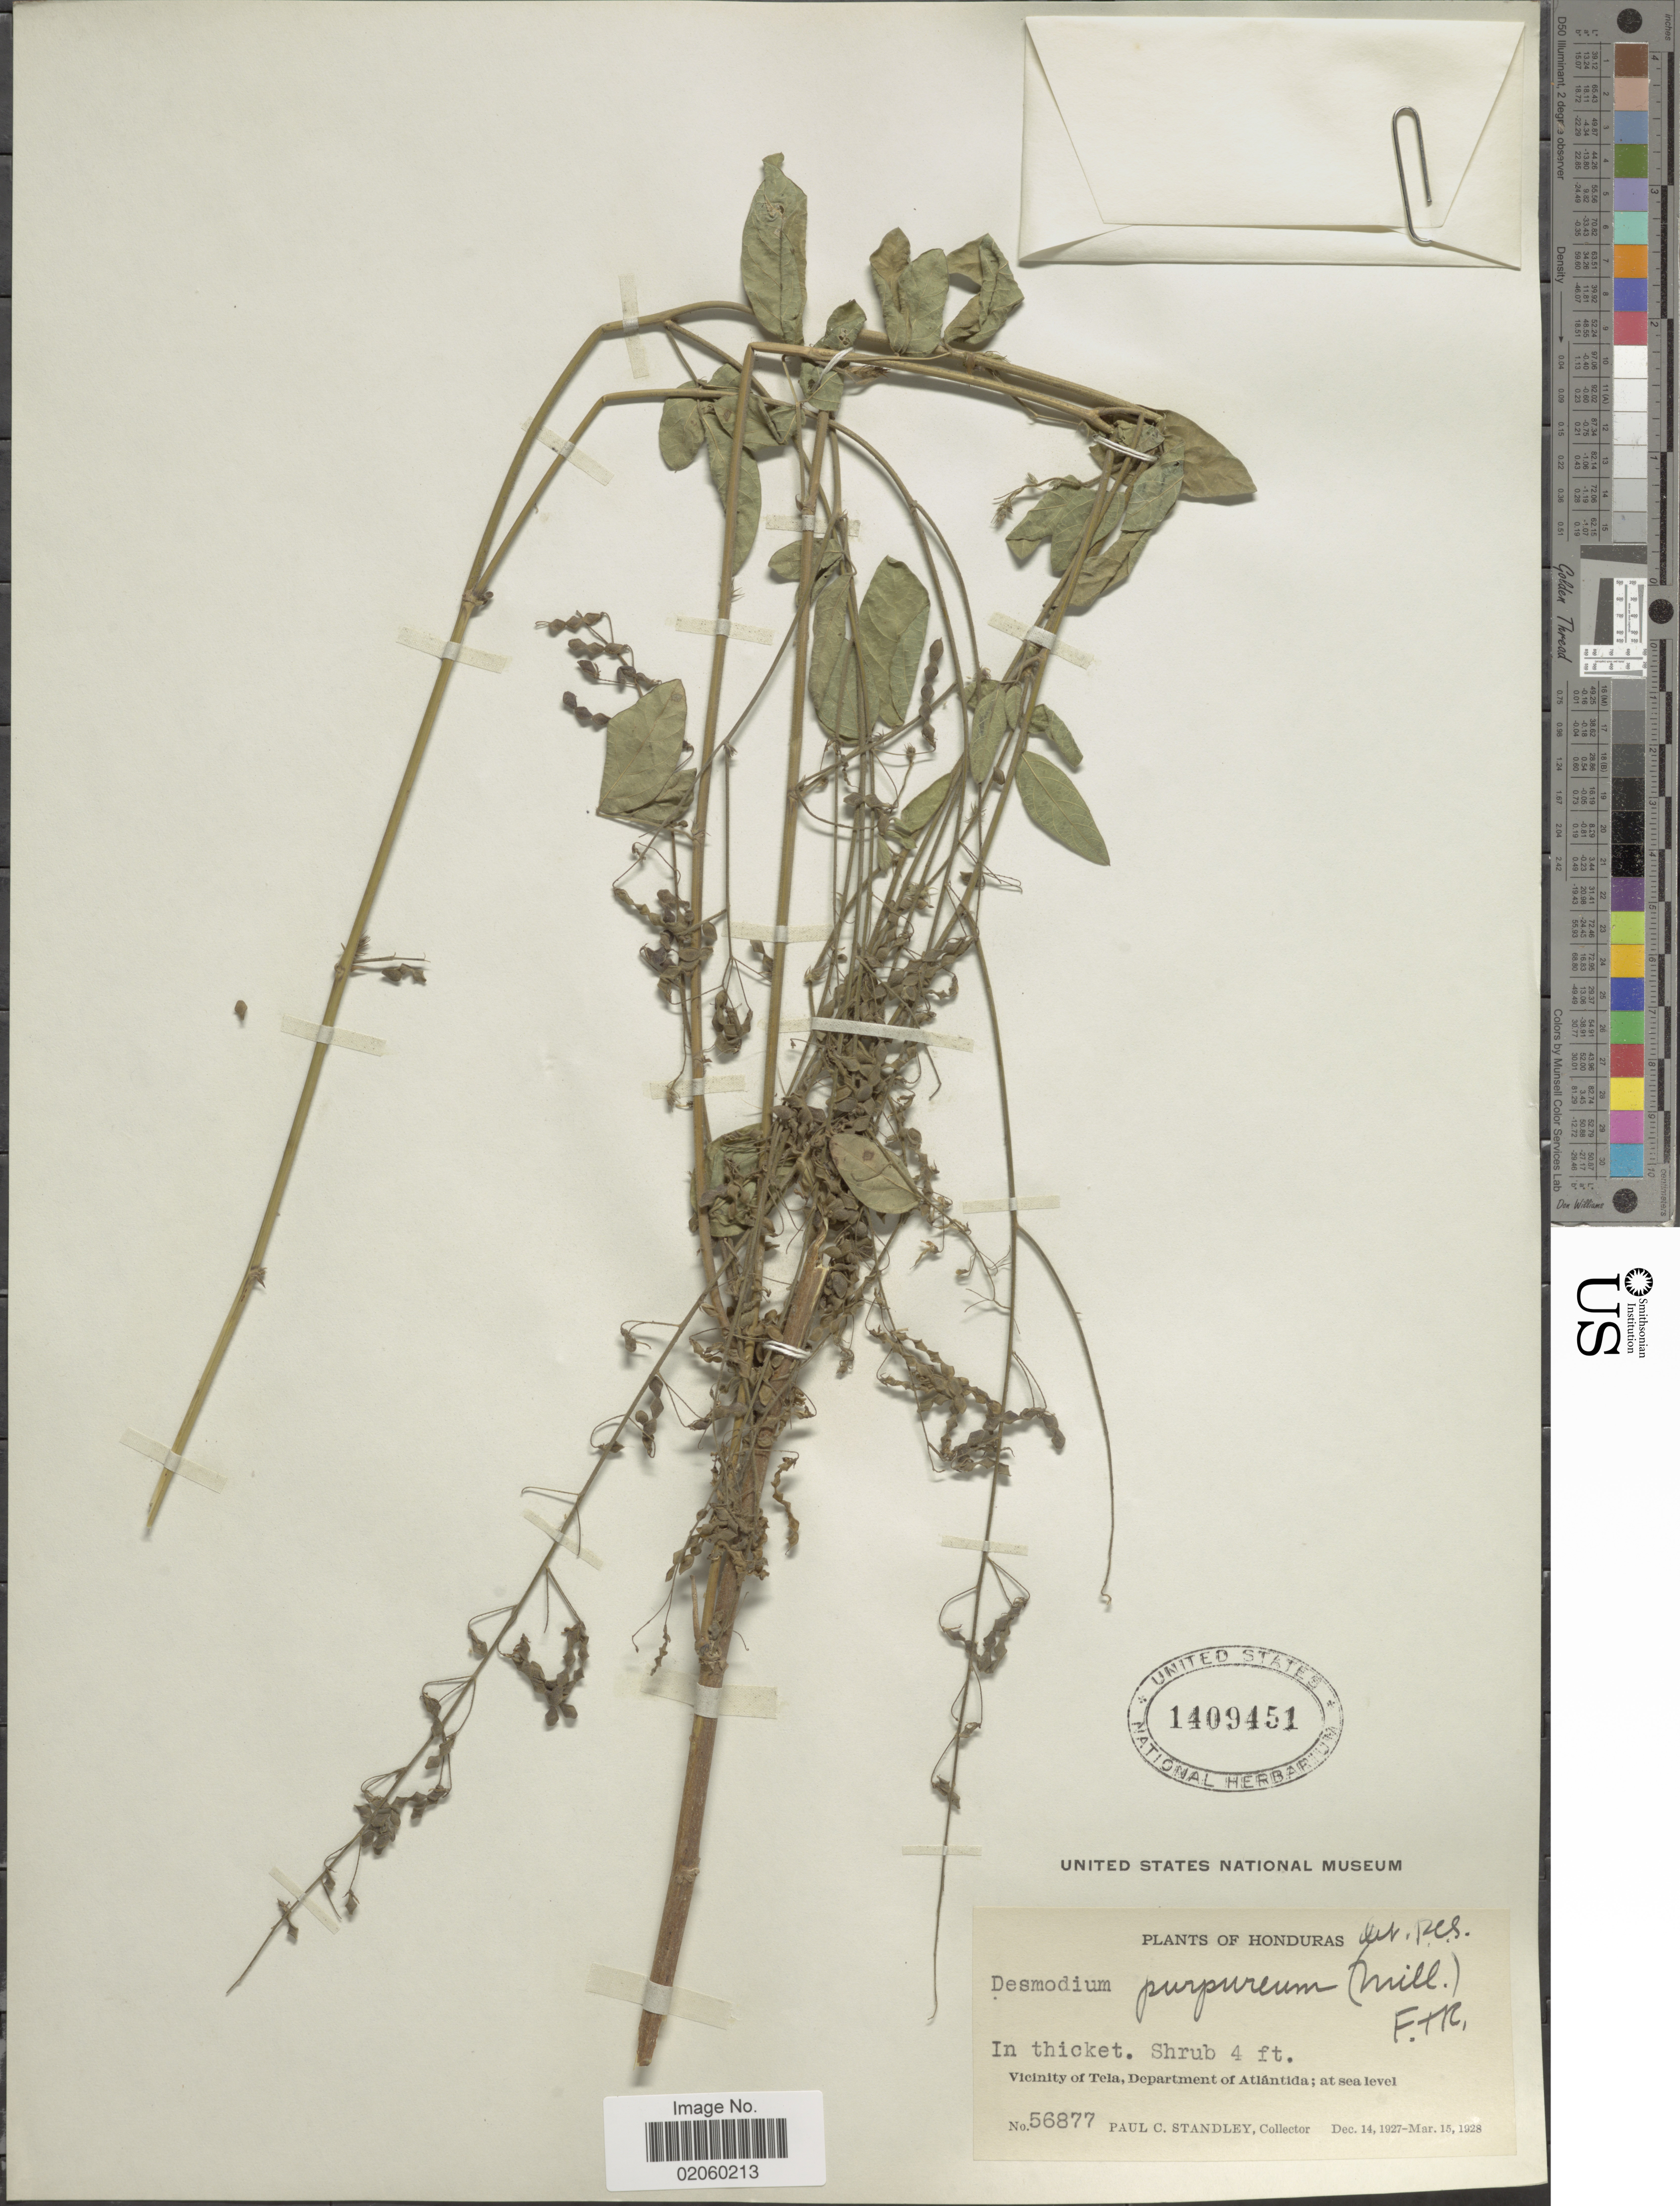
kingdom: Plantae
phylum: Tracheophyta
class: Magnoliopsida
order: Fabales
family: Fabaceae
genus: Desmodium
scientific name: Desmodium tortuosum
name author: (Sw.) DC.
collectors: P. C. Standley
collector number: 56877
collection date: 1927-12-14/1928-03-15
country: Honduras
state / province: Atlántida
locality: Vicinity of Tela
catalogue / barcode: US 1409451